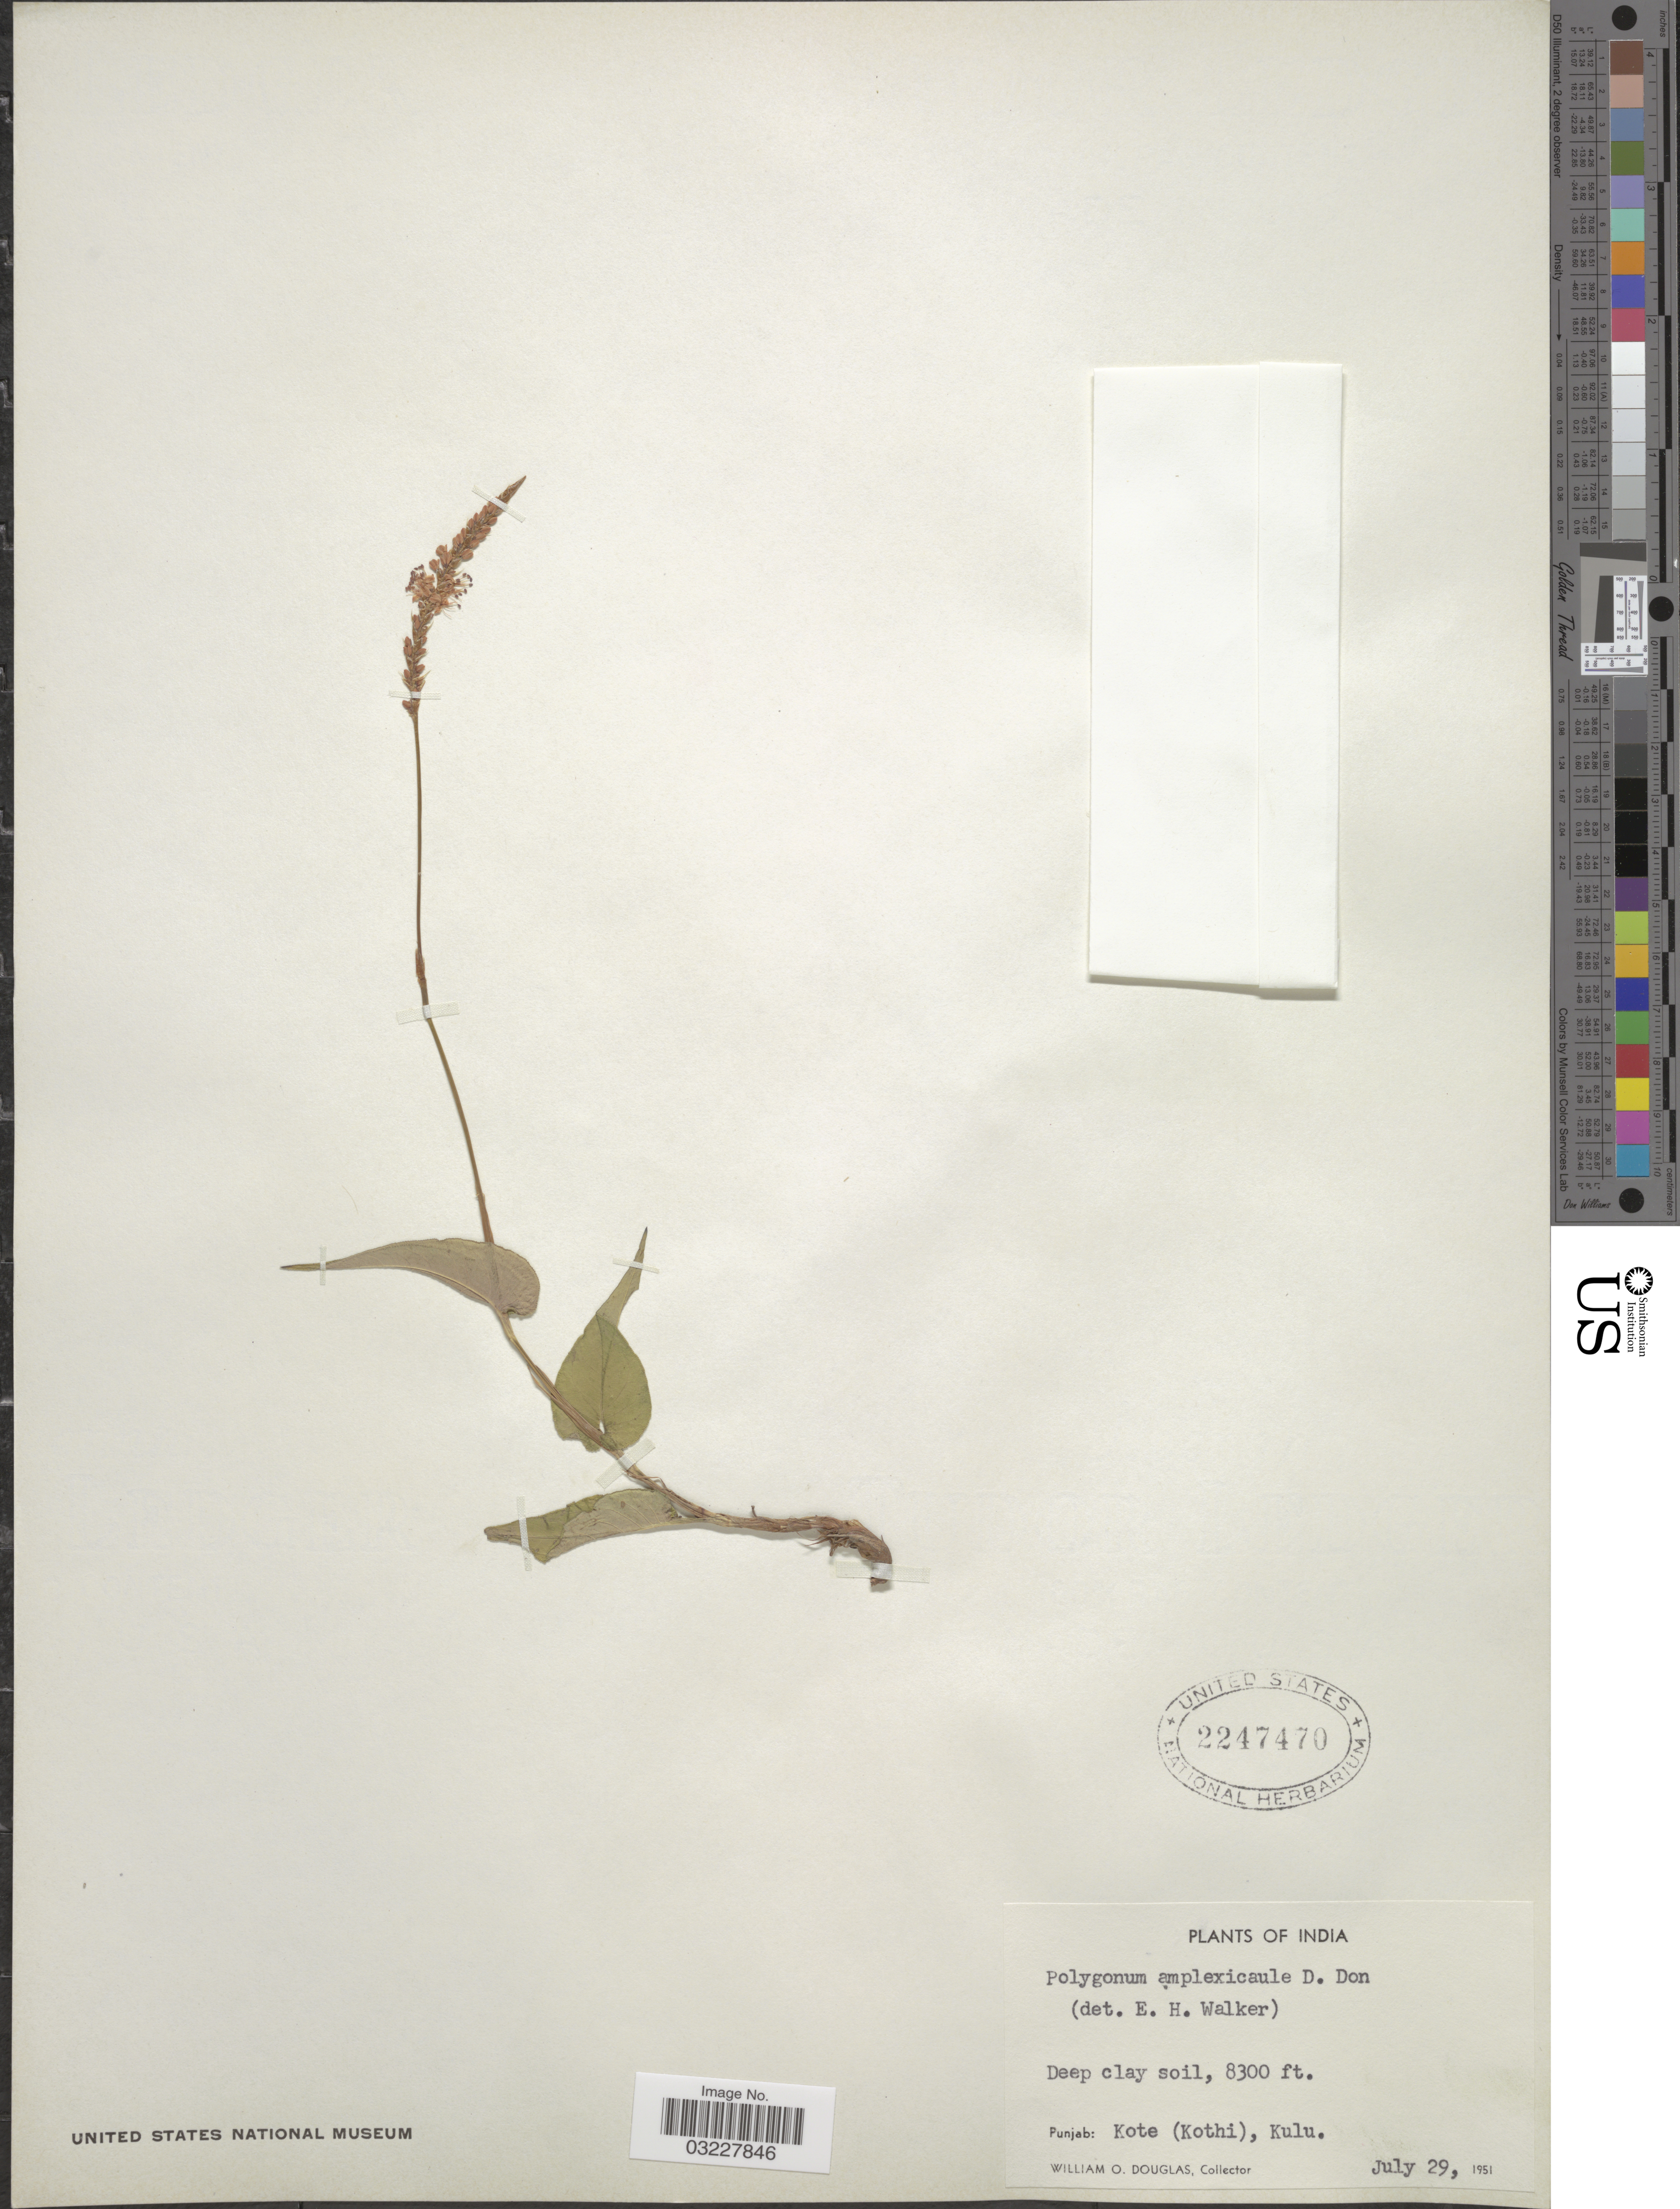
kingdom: Plantae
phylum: Tracheophyta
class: Magnoliopsida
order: Caryophyllales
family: Polygonaceae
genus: Bistorta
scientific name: Bistorta amplexicaulis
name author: (D. Don) Greene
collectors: W. Douglas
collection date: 1951-07-29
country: India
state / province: Punjab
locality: Kote (Kothi), Kulu.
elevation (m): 2530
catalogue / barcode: US 2247470